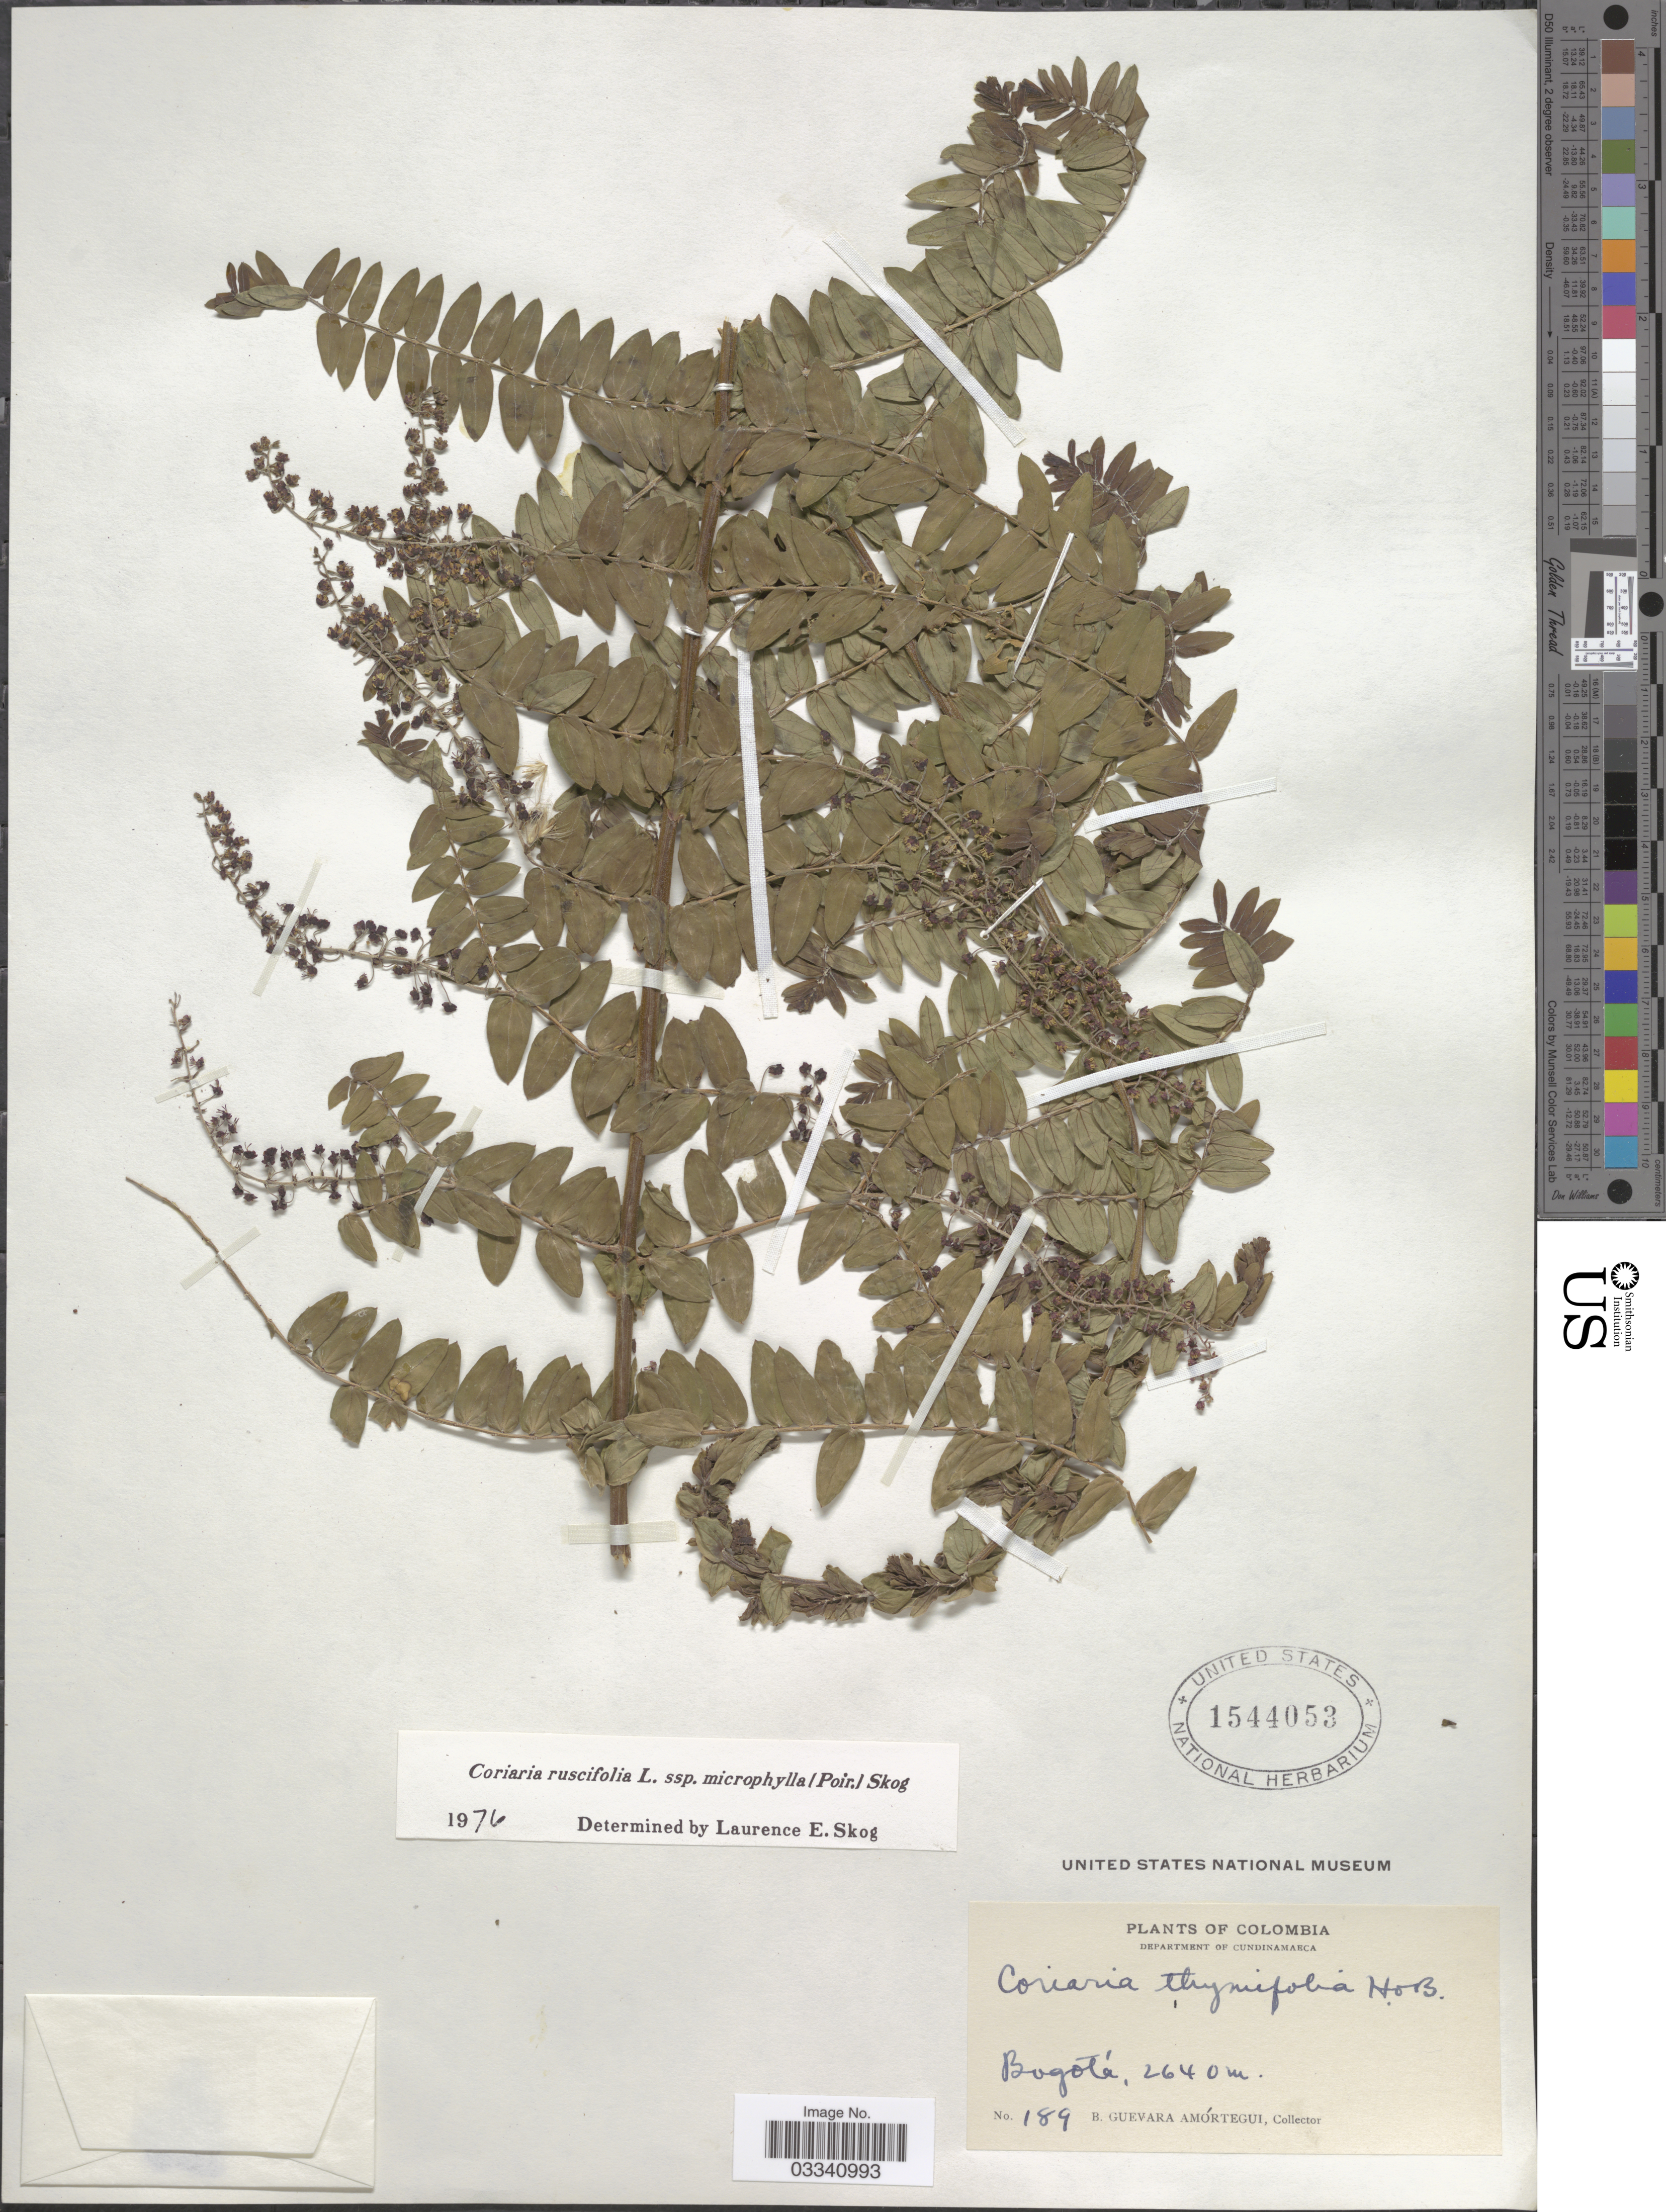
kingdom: Plantae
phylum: Tracheophyta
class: Magnoliopsida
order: Cucurbitales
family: Coriariaceae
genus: Coriaria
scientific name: Coriaria ruscifolia subsp. microphylla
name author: (Poir.) L.E. Skog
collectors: B. Guevara Amortegui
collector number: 189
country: Colombia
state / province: Cundinamarca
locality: Department of Cundinamarca, Bogotá.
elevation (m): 2640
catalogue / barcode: US 1544053